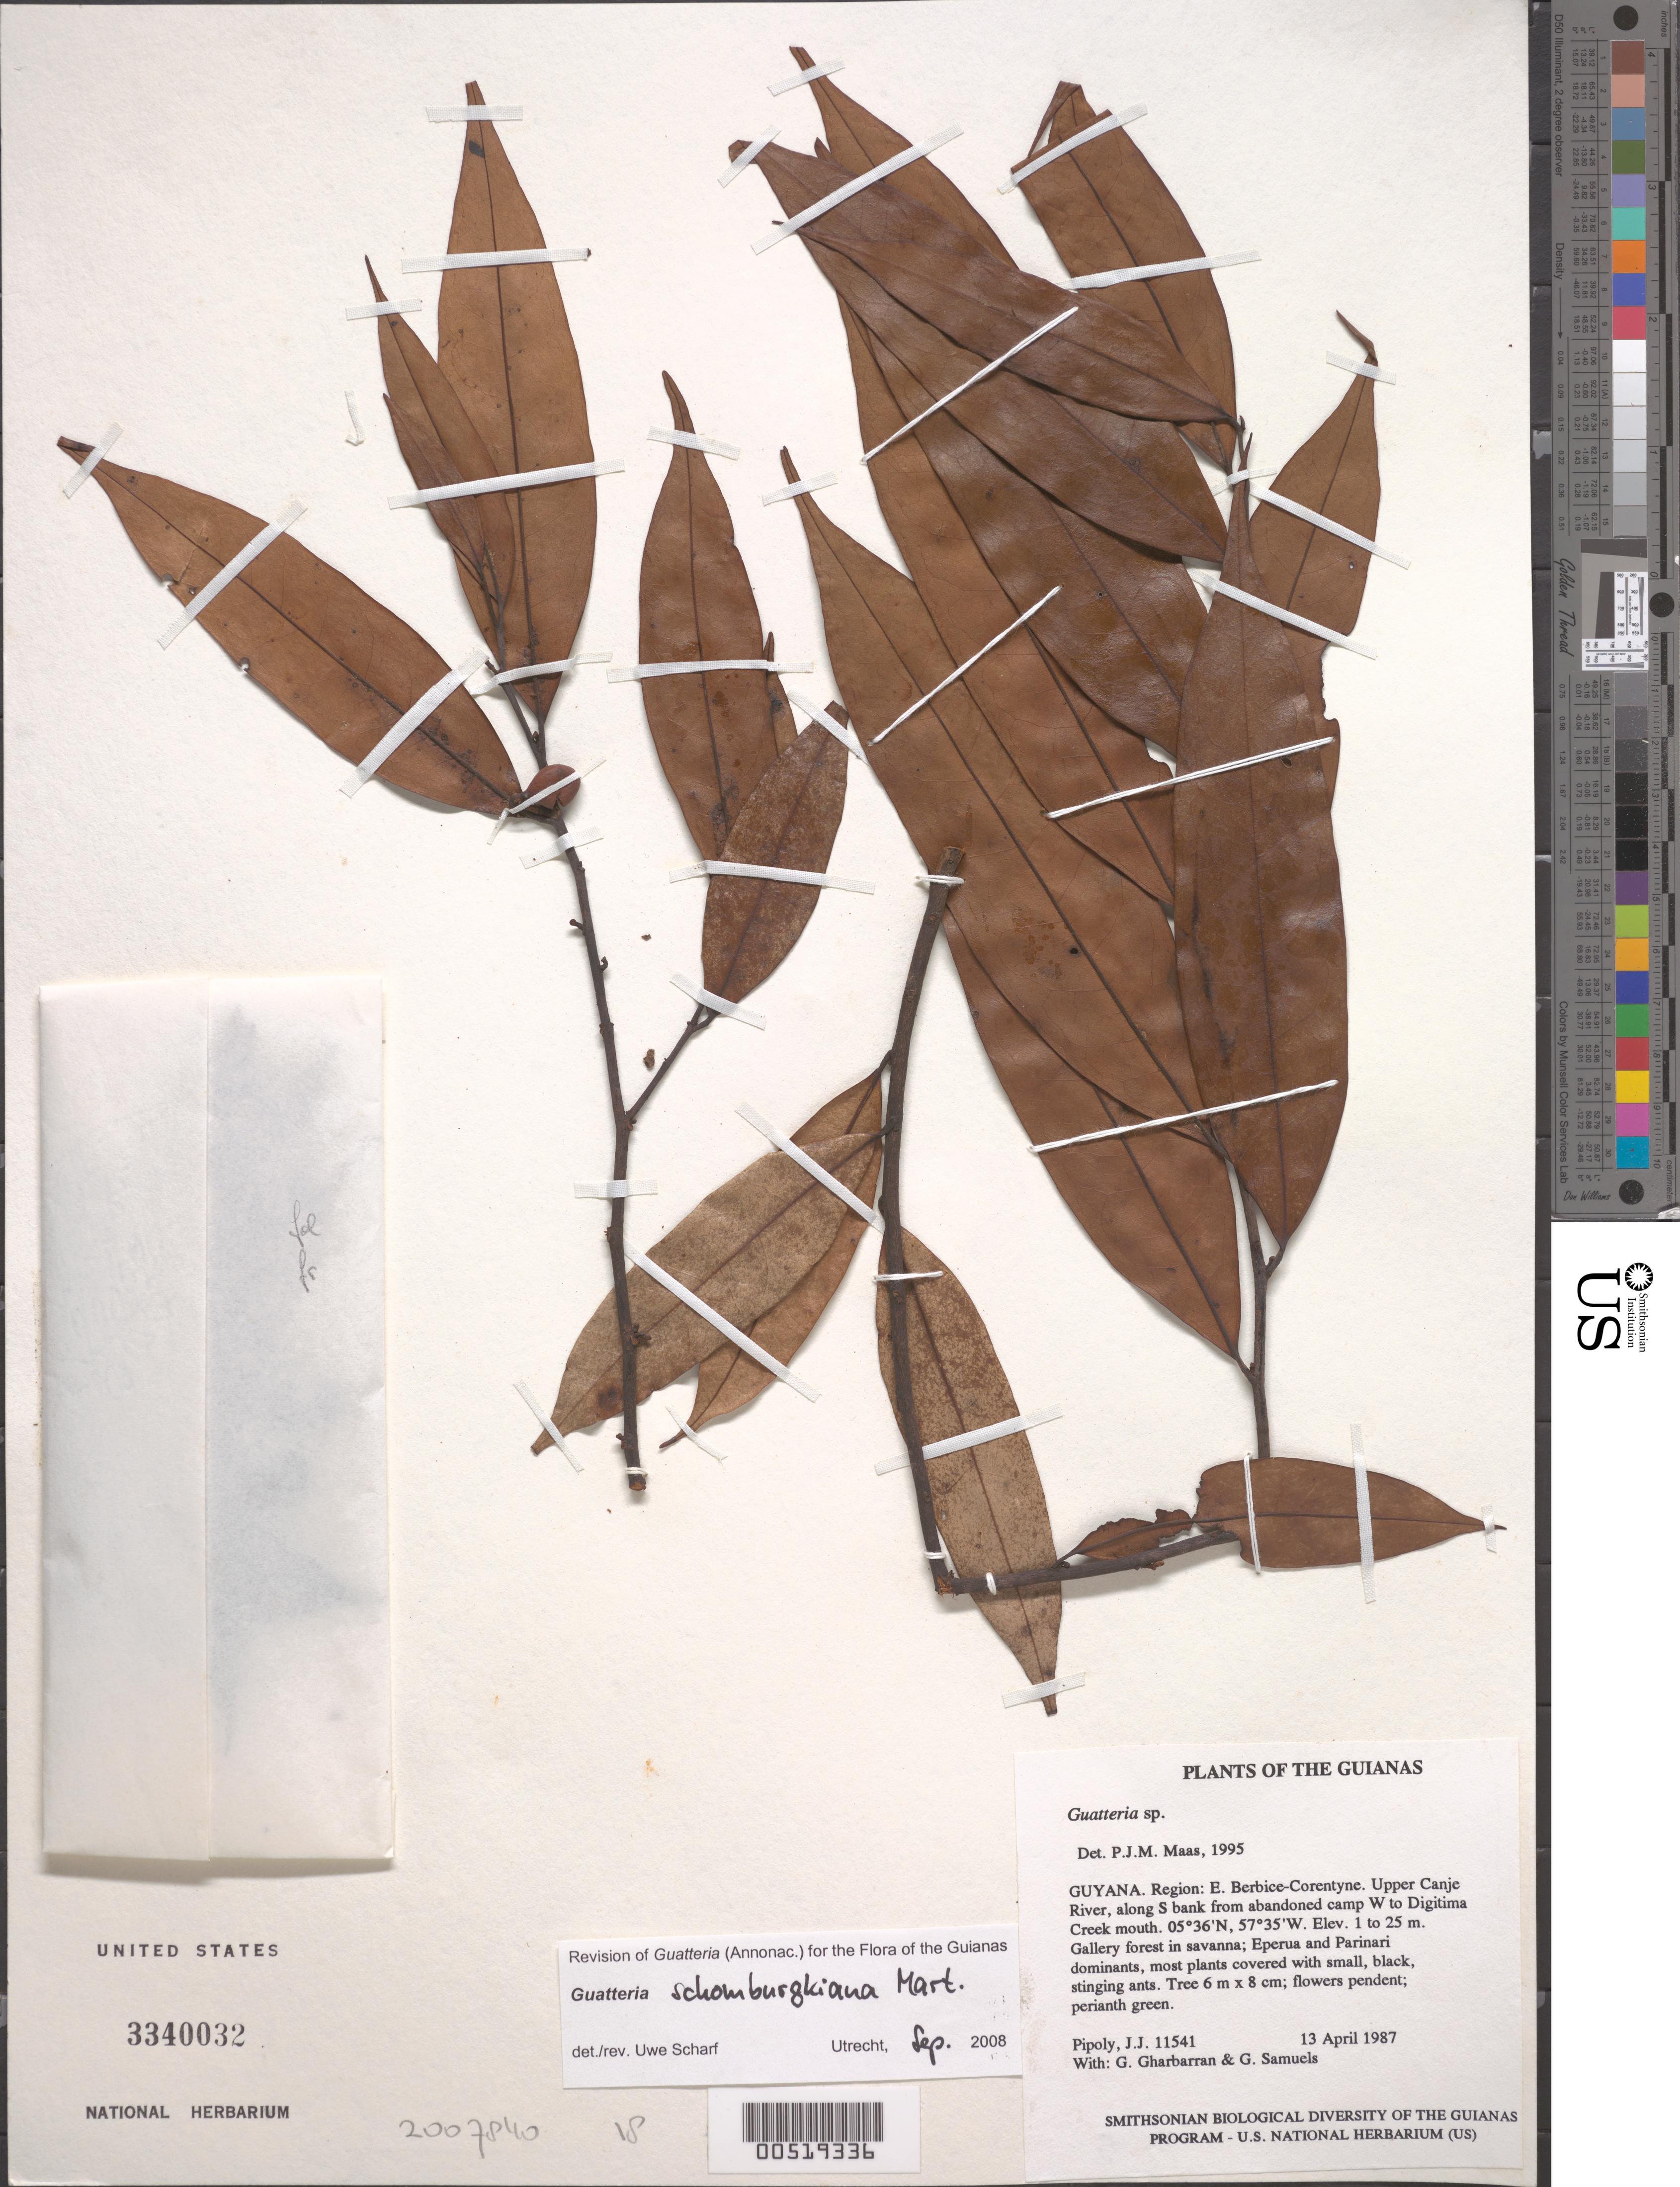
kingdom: Plantae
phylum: Tracheophyta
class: Magnoliopsida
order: Magnoliales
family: Annonaceae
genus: Guatteria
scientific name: Guatteria schomburgkiana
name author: Mart.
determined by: Scharf, U.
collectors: J. J. Pipoly, G. Gharbarran & G. Samuels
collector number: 11541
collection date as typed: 13 April 1987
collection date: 1987-04-13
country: Guyana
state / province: E. Berbice-Corentyne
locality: Upper Canje River, S bank from abandoned Amerindian logging camp W to Digitima Cr. mouth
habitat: Gallery forest in savanna; Eperua and Parinari dominants, most plants covered with small, black, stinging ants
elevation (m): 1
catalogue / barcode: US 3340032